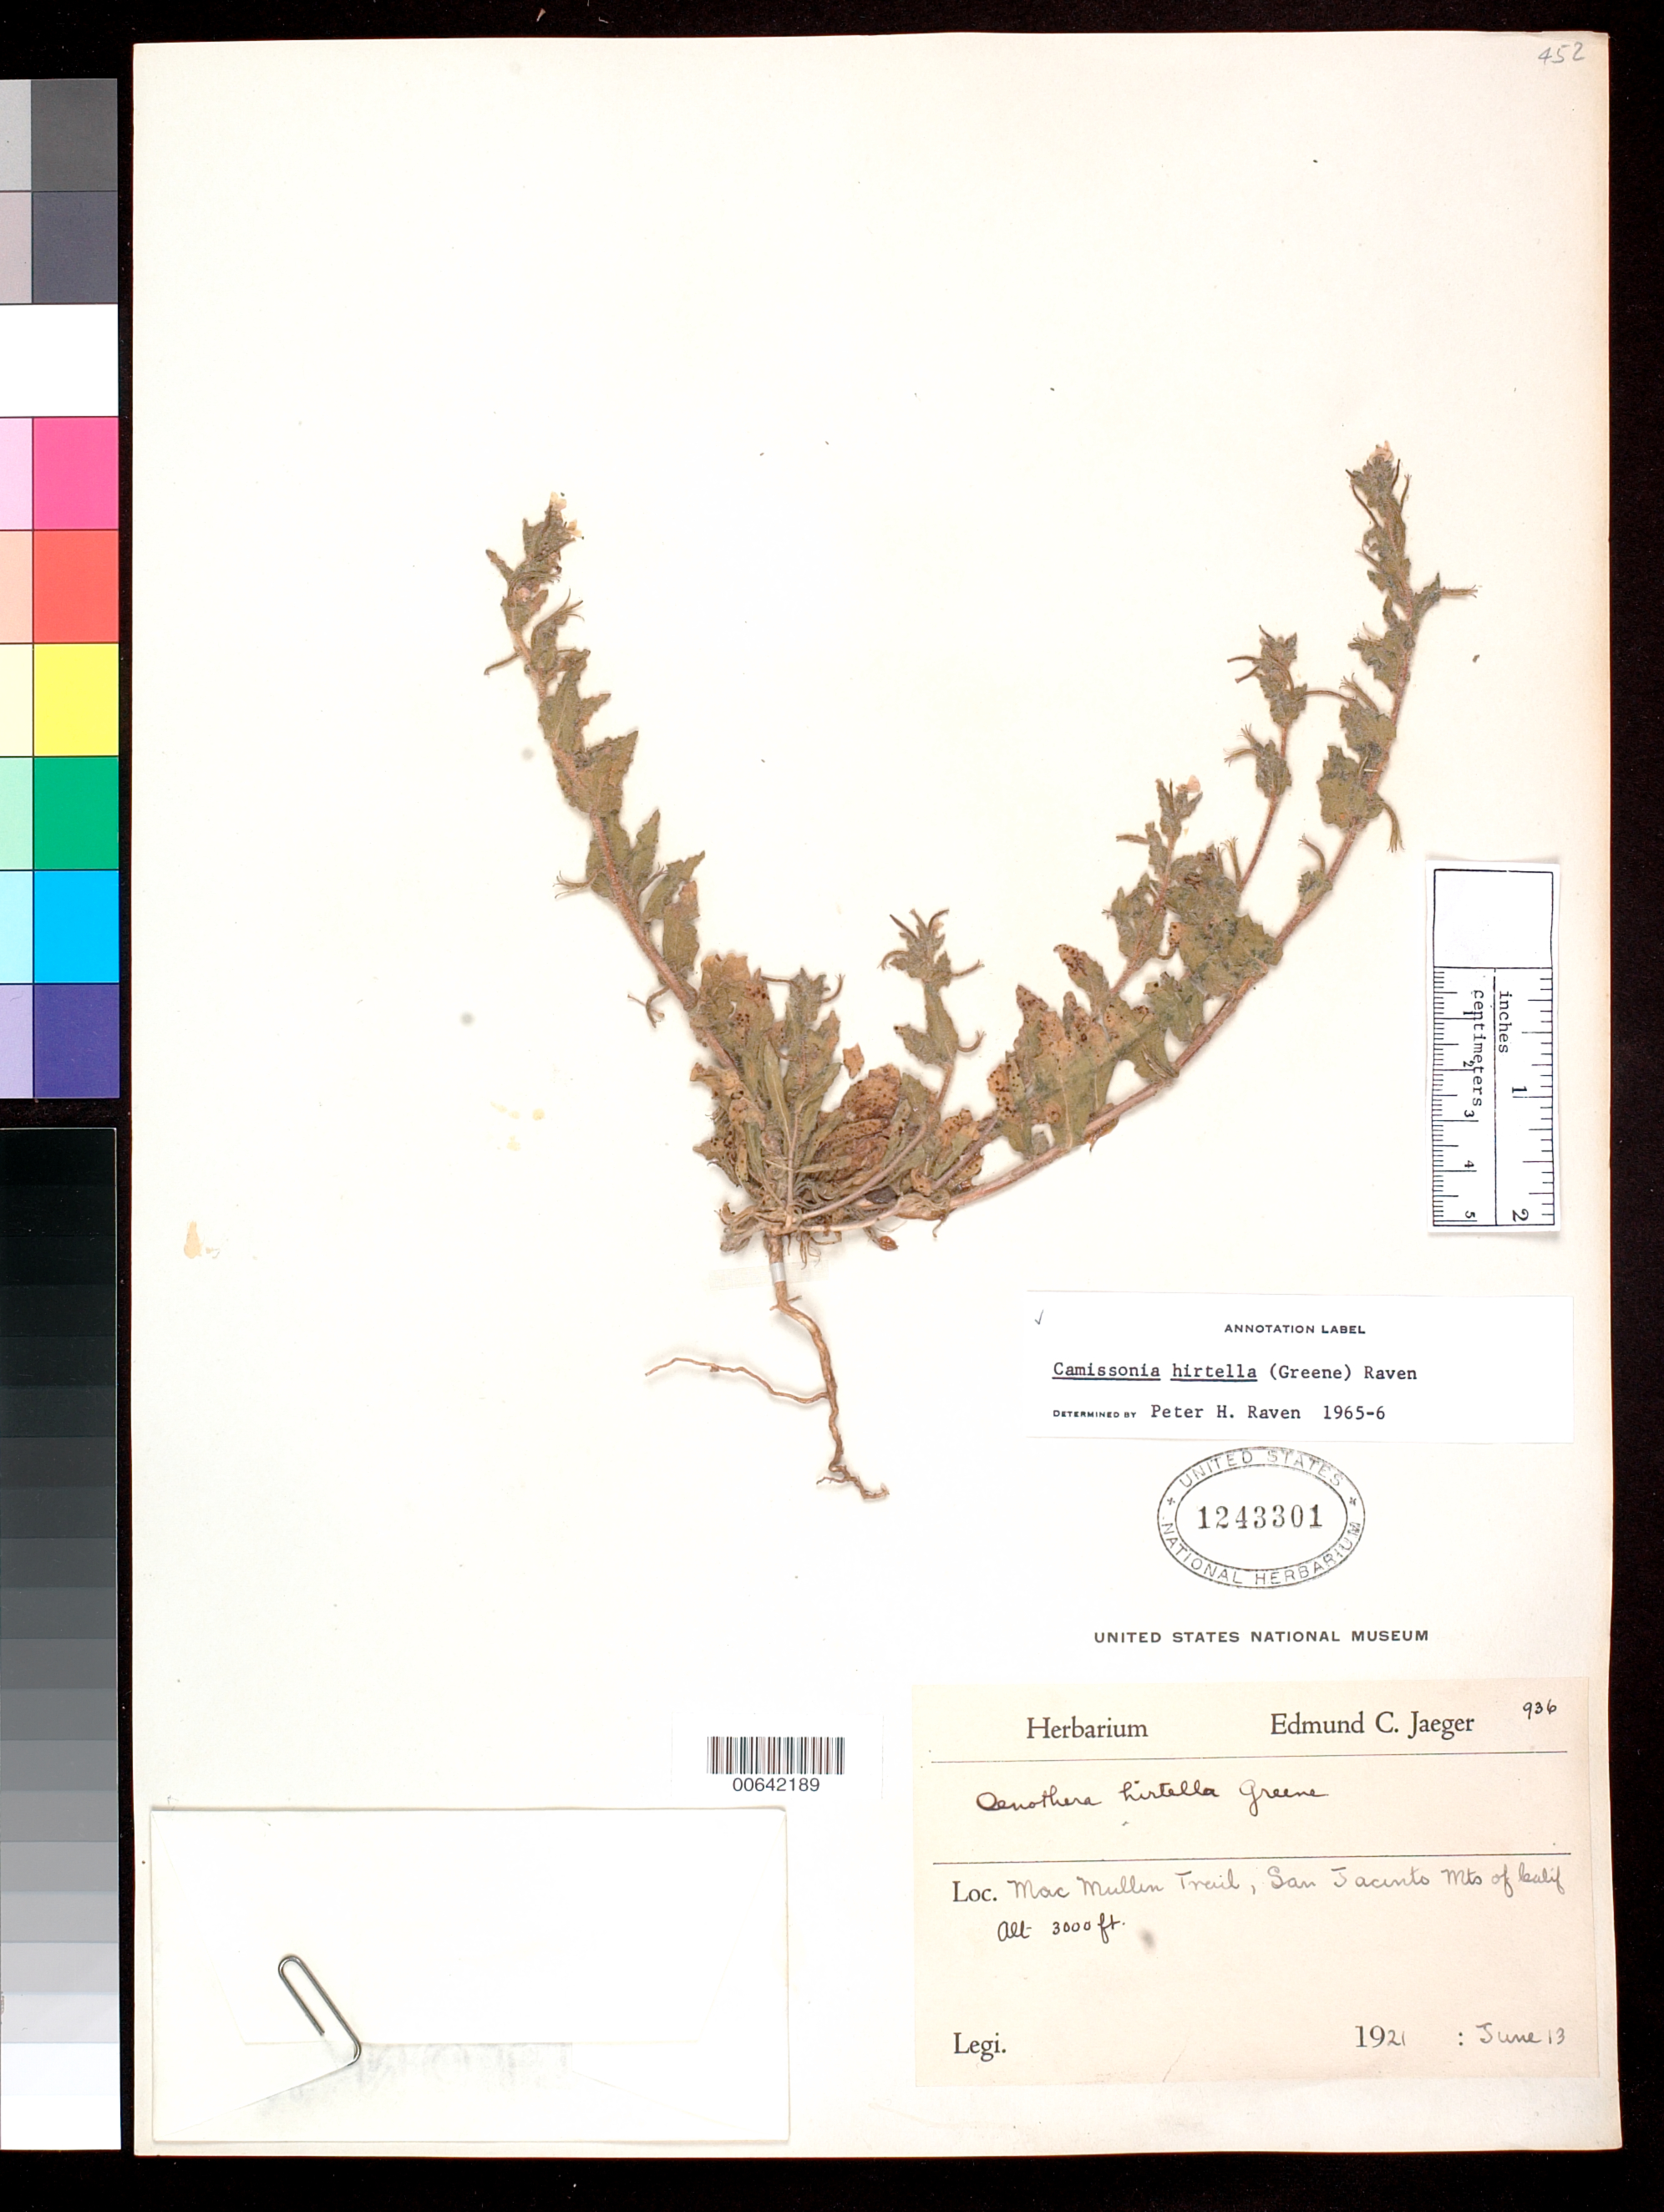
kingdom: Plantae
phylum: Tracheophyta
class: Magnoliopsida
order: Myrtales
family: Onagraceae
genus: Camissoniopsis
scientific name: Camissoniopsis hirtella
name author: (Greene) W.L. Wagner & Hoch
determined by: Wagner, W. L., (BOT), Smithsonian Institution - National Museum of Natural History (UNITED STATES)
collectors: E. Jaeger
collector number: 936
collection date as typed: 13 Jun 1921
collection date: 1921-06-13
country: United States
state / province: California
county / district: Riverside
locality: MacMullin Trail, San Jacinto Mts.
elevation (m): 914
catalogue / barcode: US 1243301